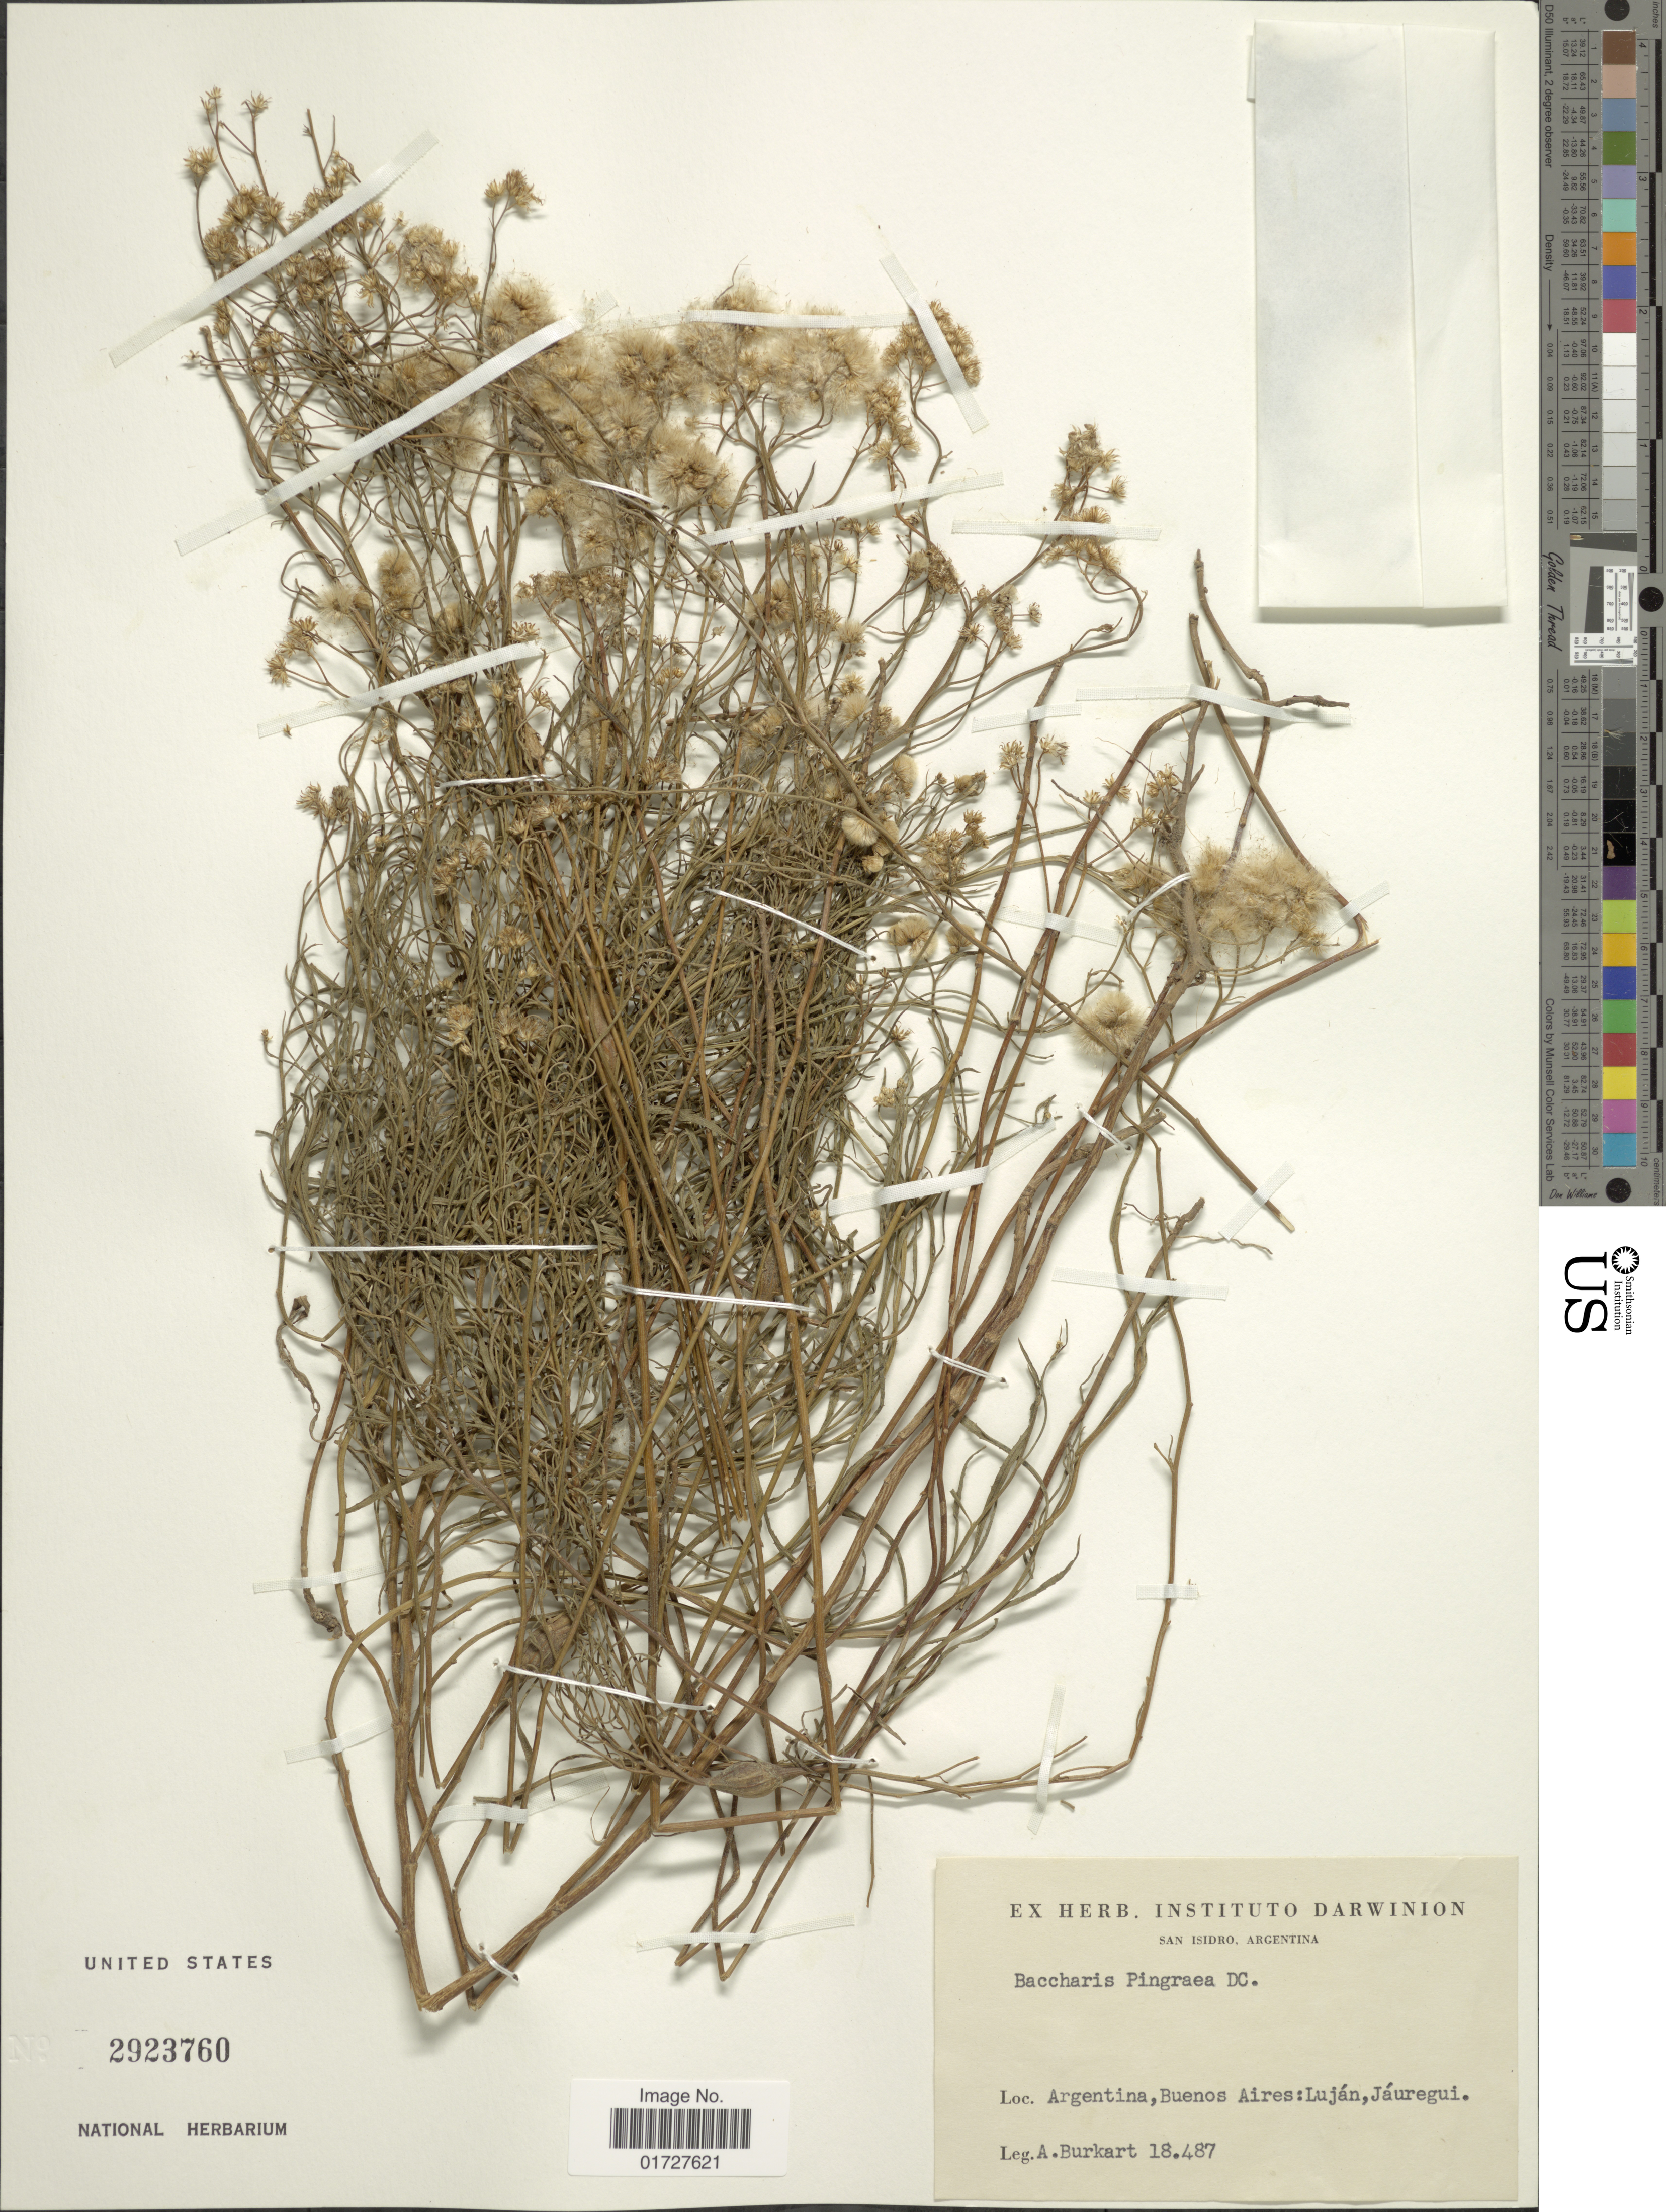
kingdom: Plantae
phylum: Tracheophyta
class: Magnoliopsida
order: Asterales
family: Asteraceae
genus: Baccharis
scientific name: Baccharis pingraea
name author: DC.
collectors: A. E. Burkart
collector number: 18487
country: Argentina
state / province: Buenos Aires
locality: Lujan, Jauregui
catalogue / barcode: US 2923760